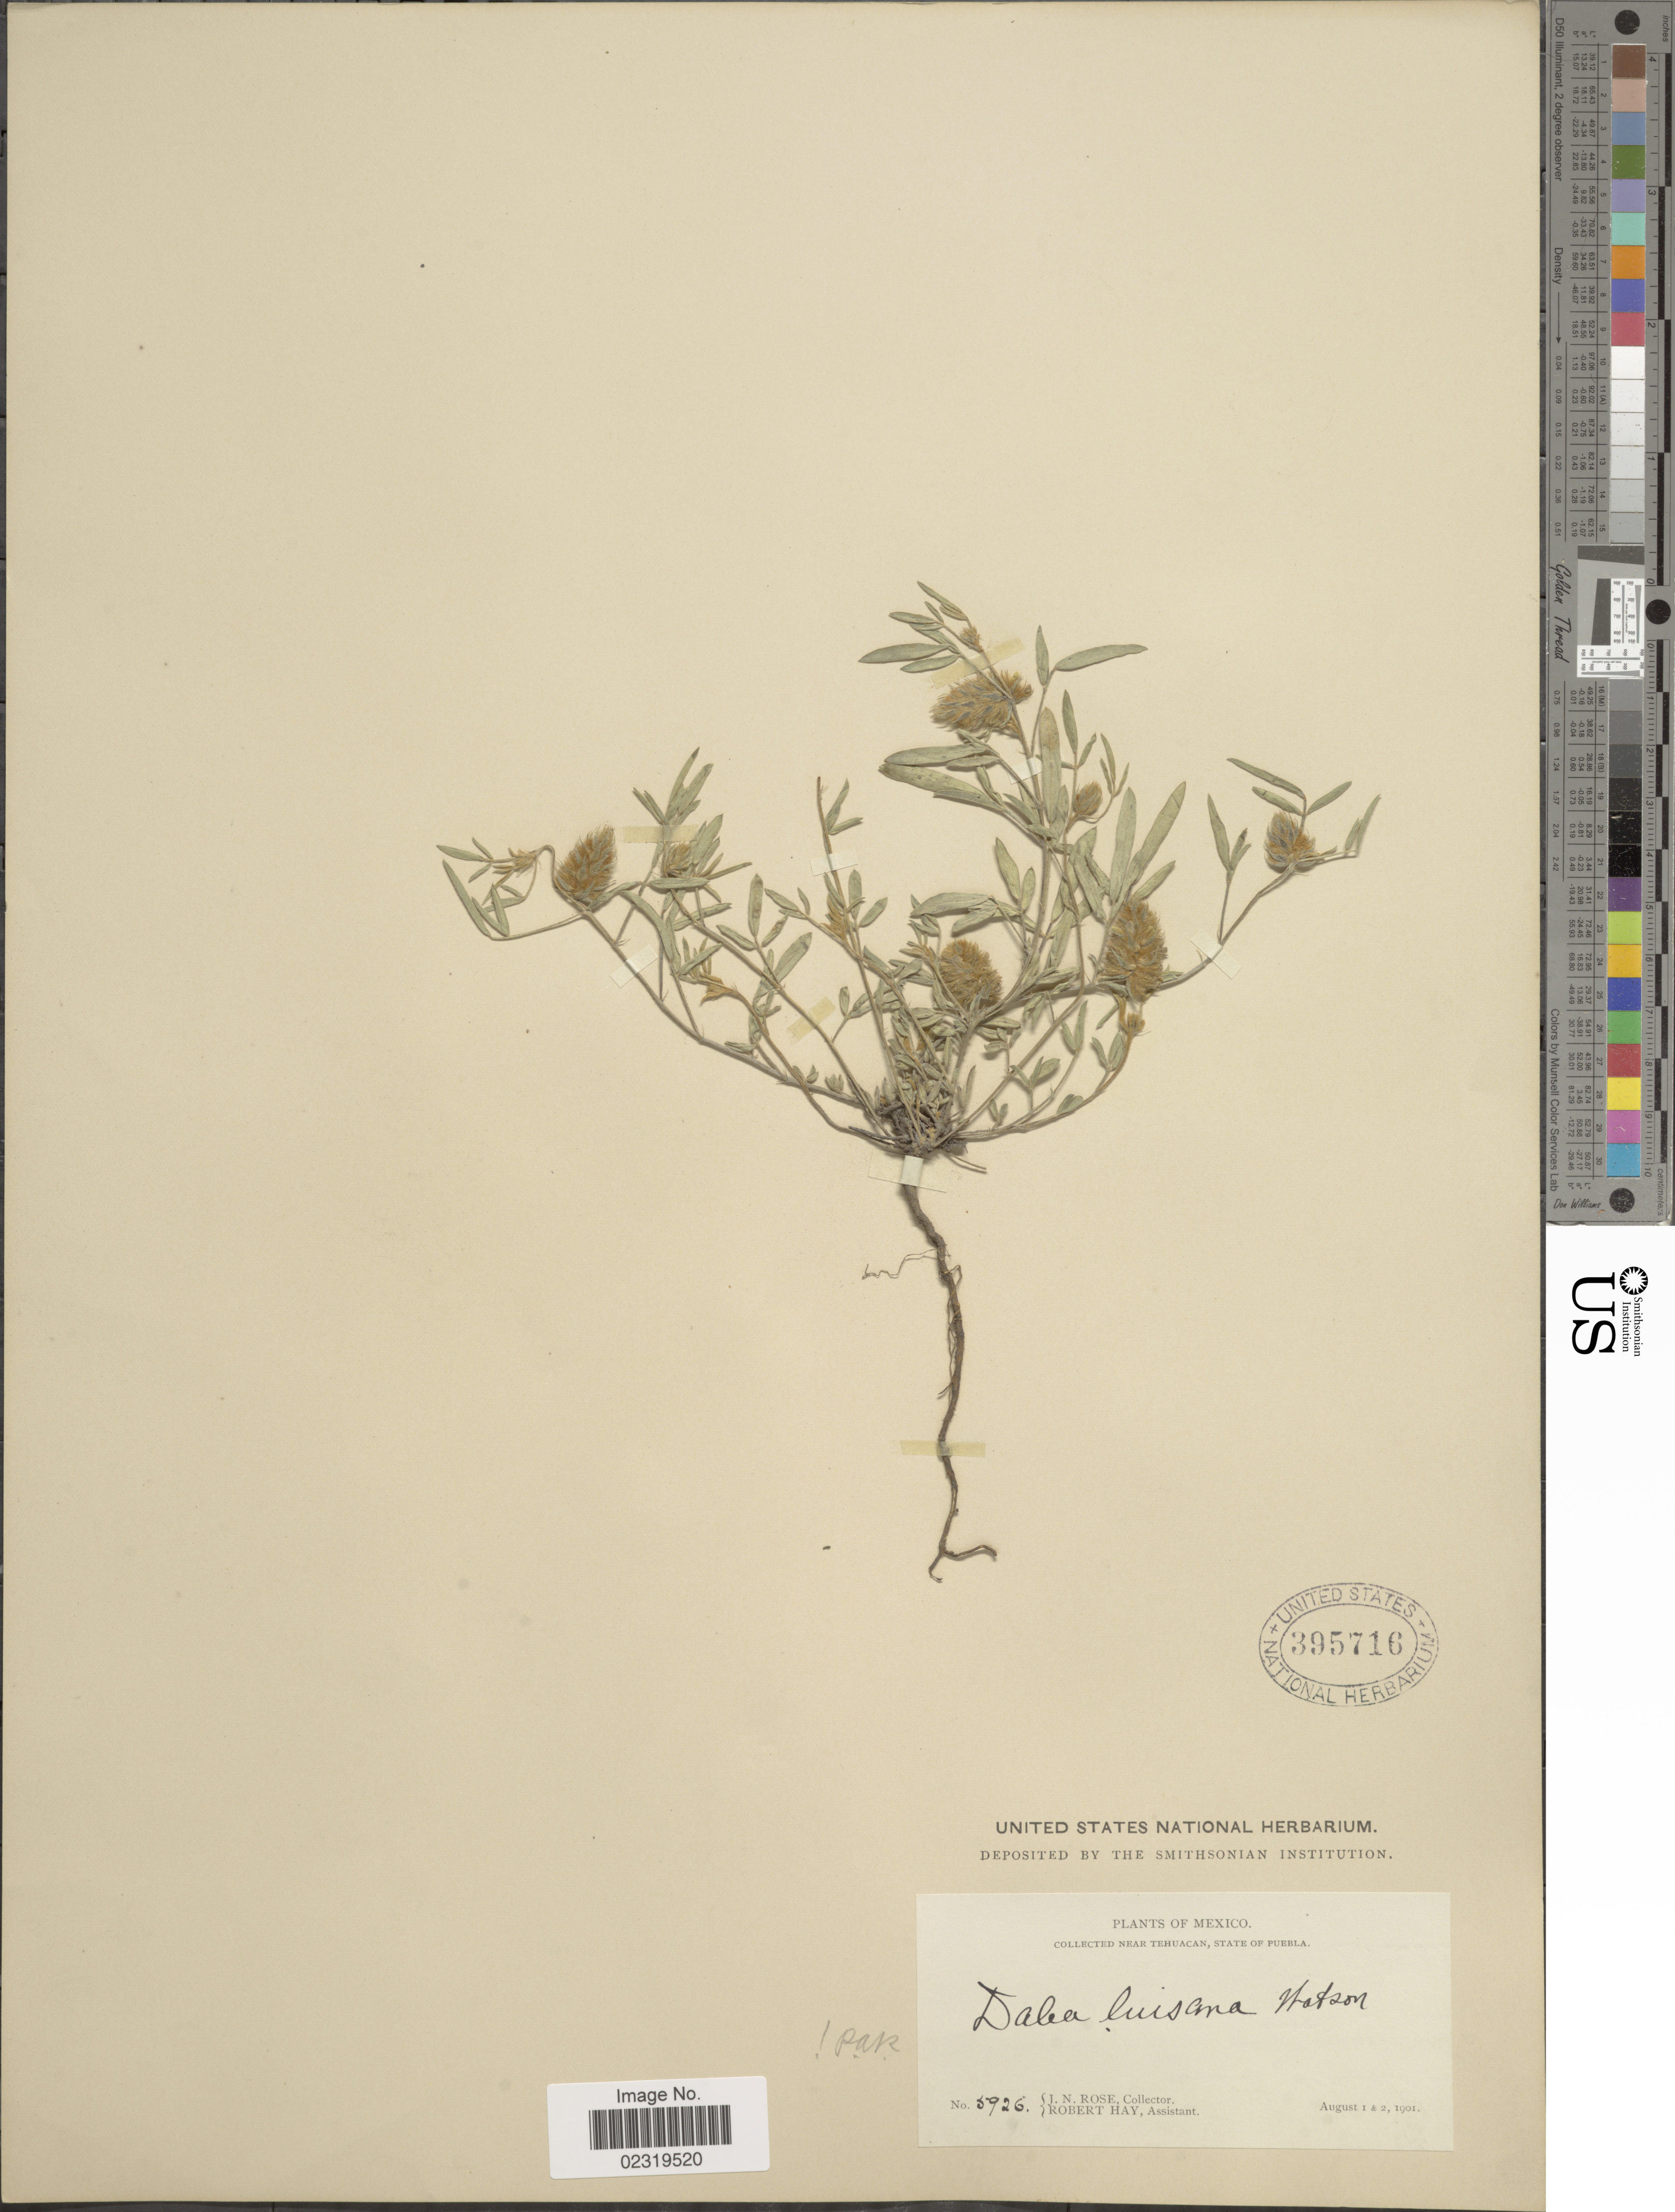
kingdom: Plantae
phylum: Tracheophyta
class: Magnoliopsida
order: Fabales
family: Fabaceae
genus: Dalea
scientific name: Dalea luisana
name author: S. Watson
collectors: J. N. Rose & R. Hay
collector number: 5926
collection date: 1901-08-01/1901-08-02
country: Mexico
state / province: Puebla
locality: Near Tehuacan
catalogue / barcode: US 395716